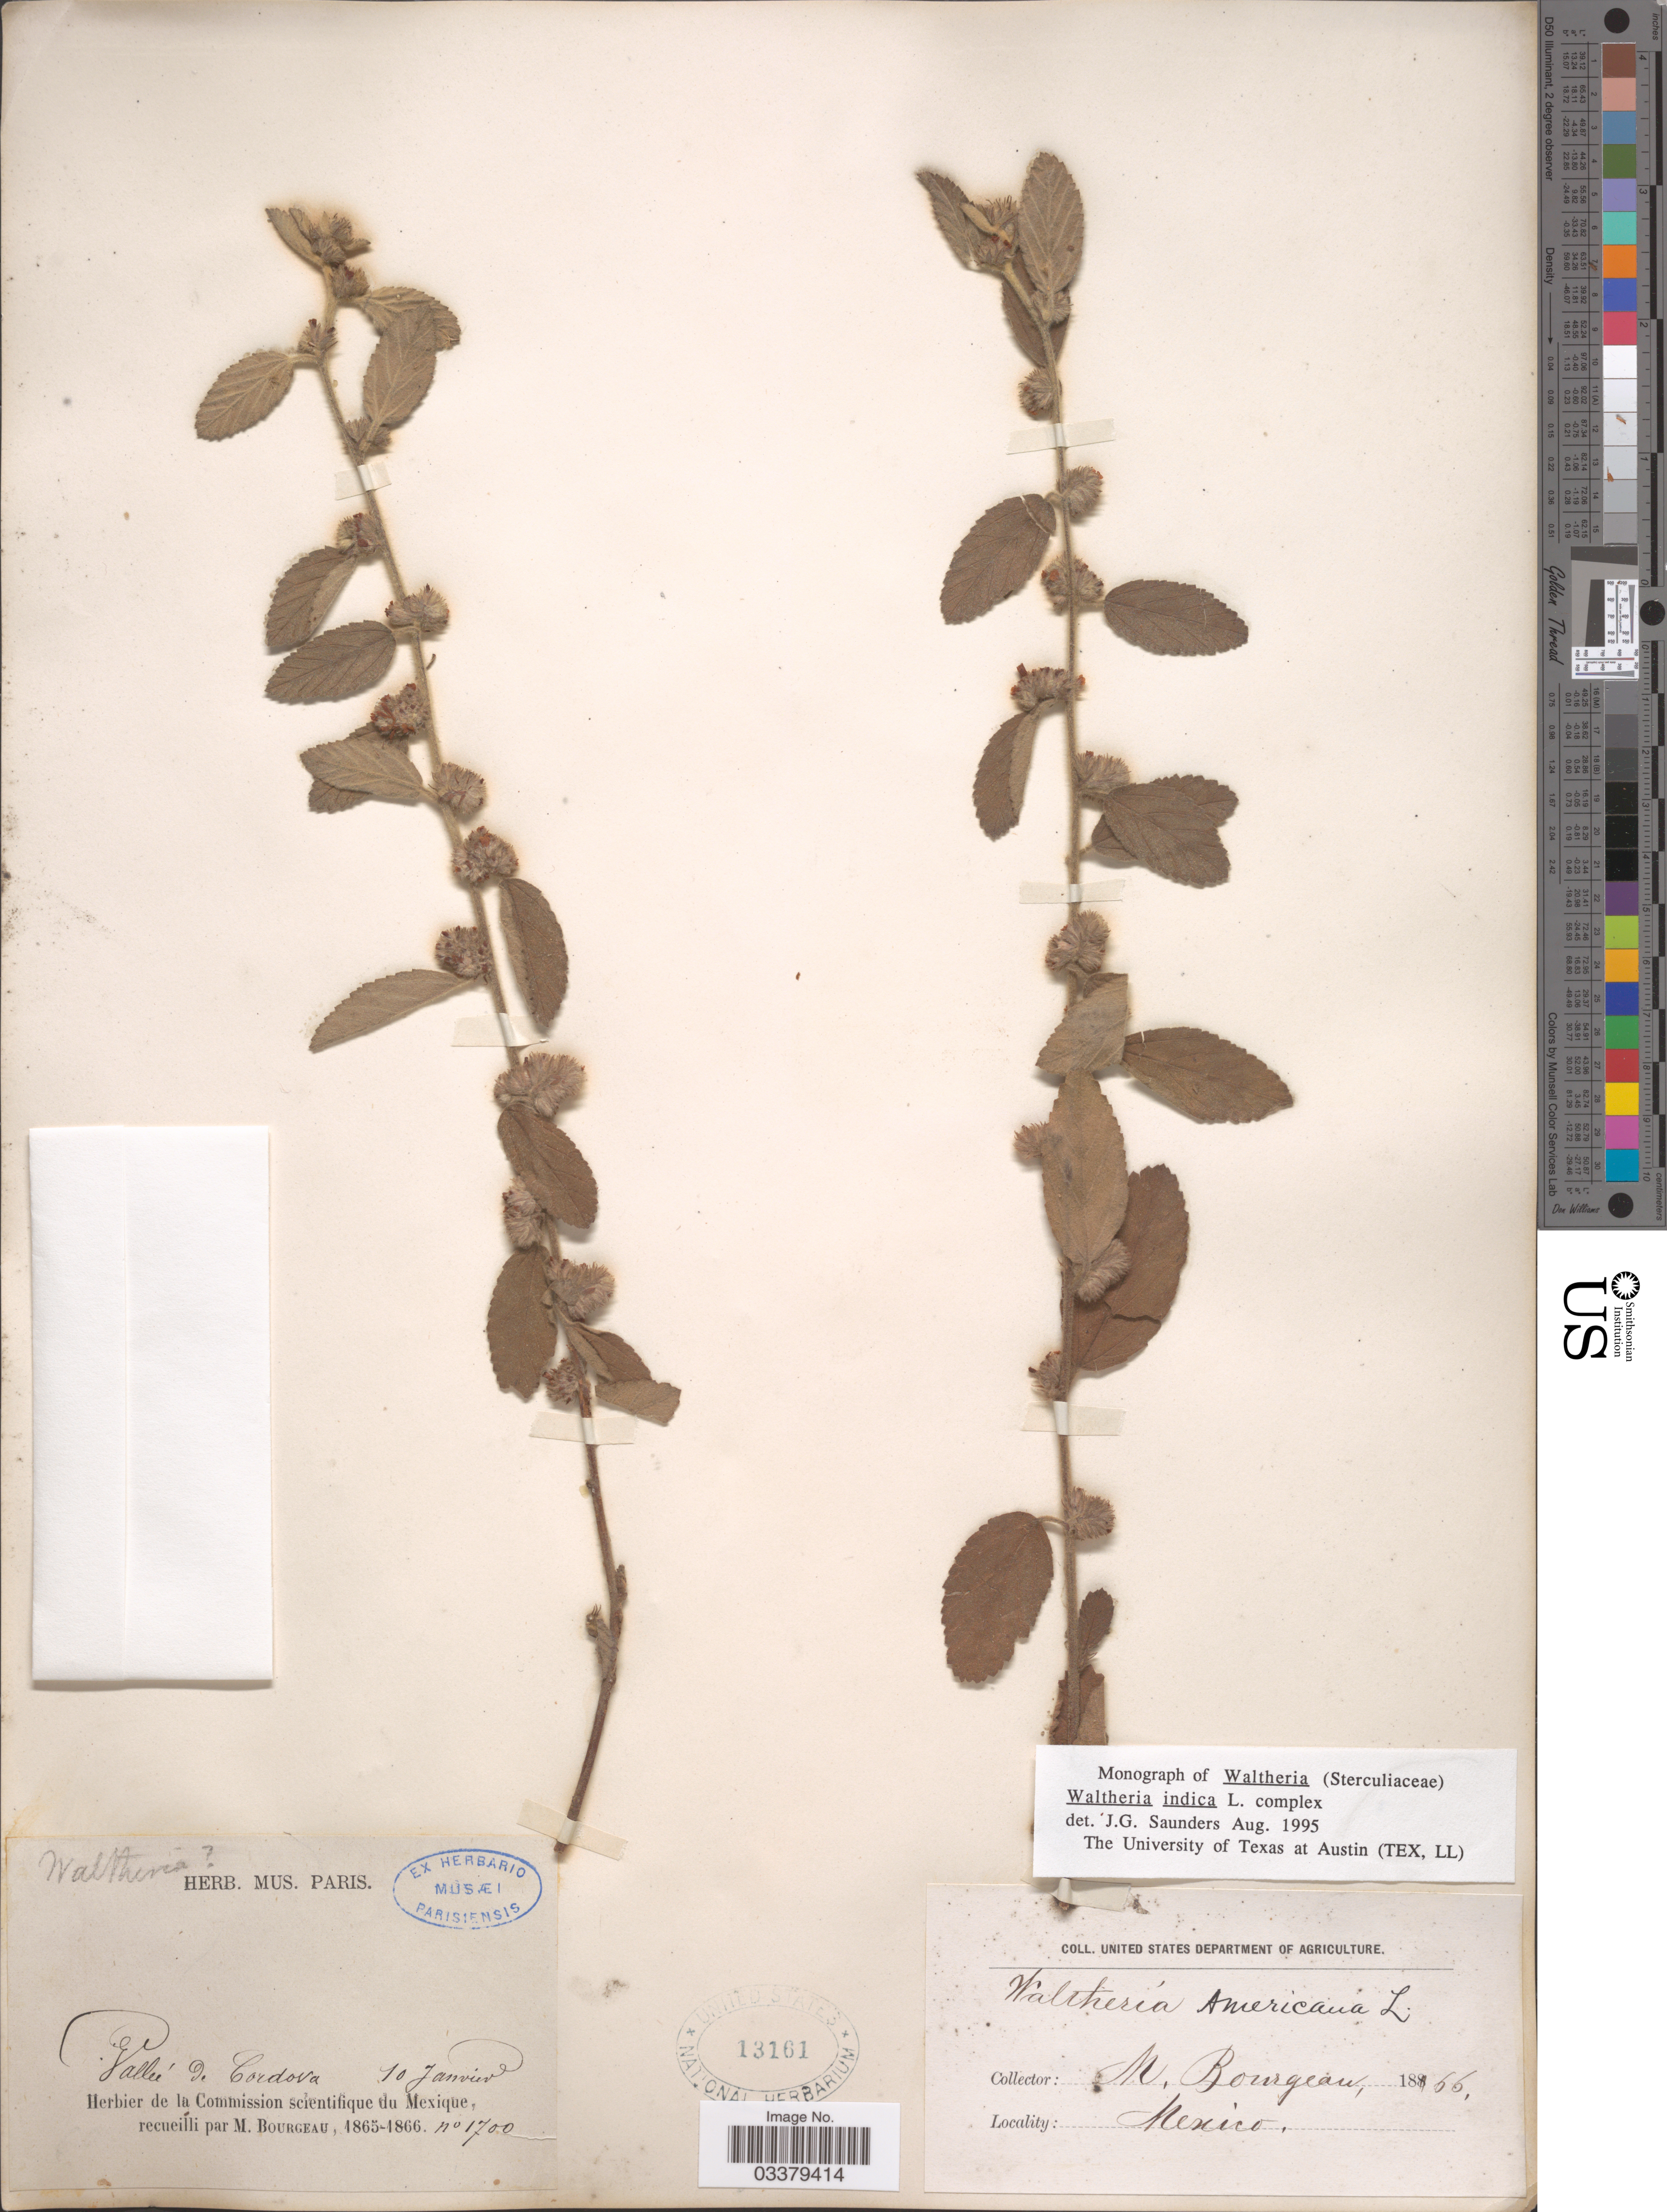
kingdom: Plantae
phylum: Tracheophyta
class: Magnoliopsida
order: Malvales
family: Malvaceae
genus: Waltheria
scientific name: Waltheria indica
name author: L.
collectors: M. Bourgeau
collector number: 1700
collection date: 1866-01-10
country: Mexico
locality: Vallée de Cordova.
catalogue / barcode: US 13161